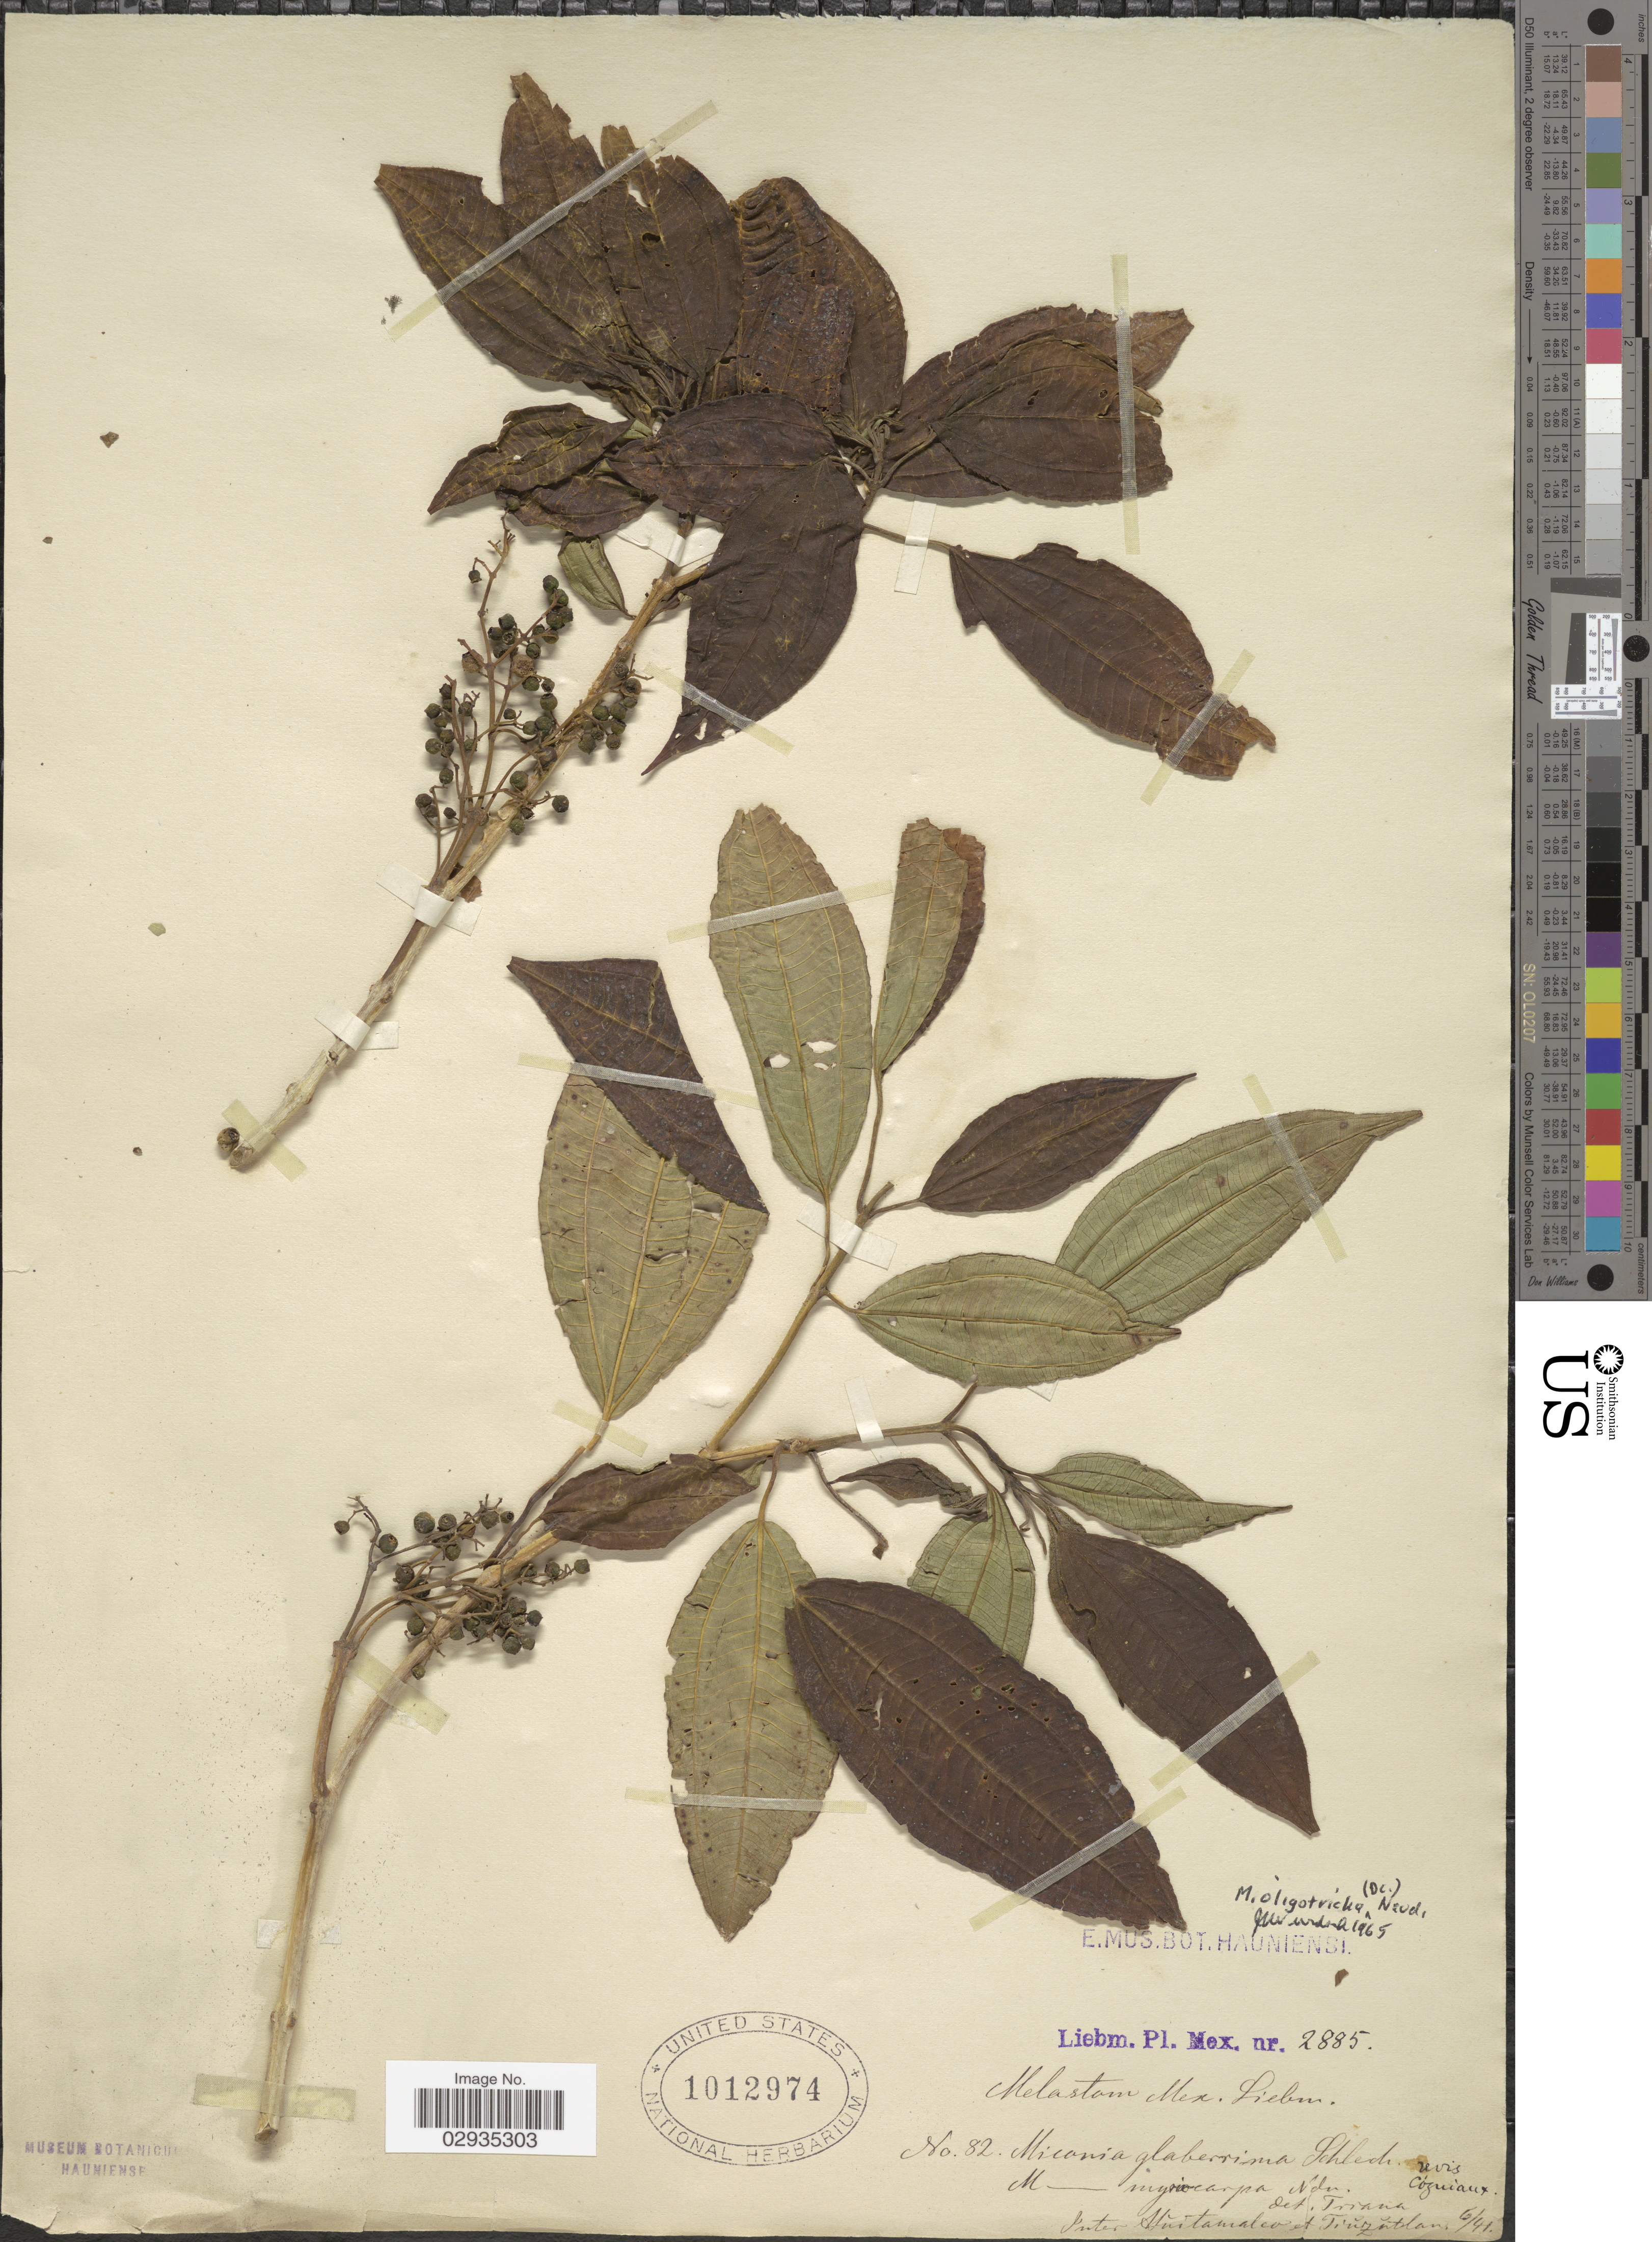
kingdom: Plantae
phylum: Tracheophyta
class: Magnoliopsida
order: Myrtales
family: Melastomataceae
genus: Miconia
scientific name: Miconia oligotricha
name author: (DC.) Naudin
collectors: Liebm.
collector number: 2885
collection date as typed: Transcribed d/m/y: /6/41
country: Mexico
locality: Inter Huitamalco et Tiuzatlan.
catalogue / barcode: US 1012974